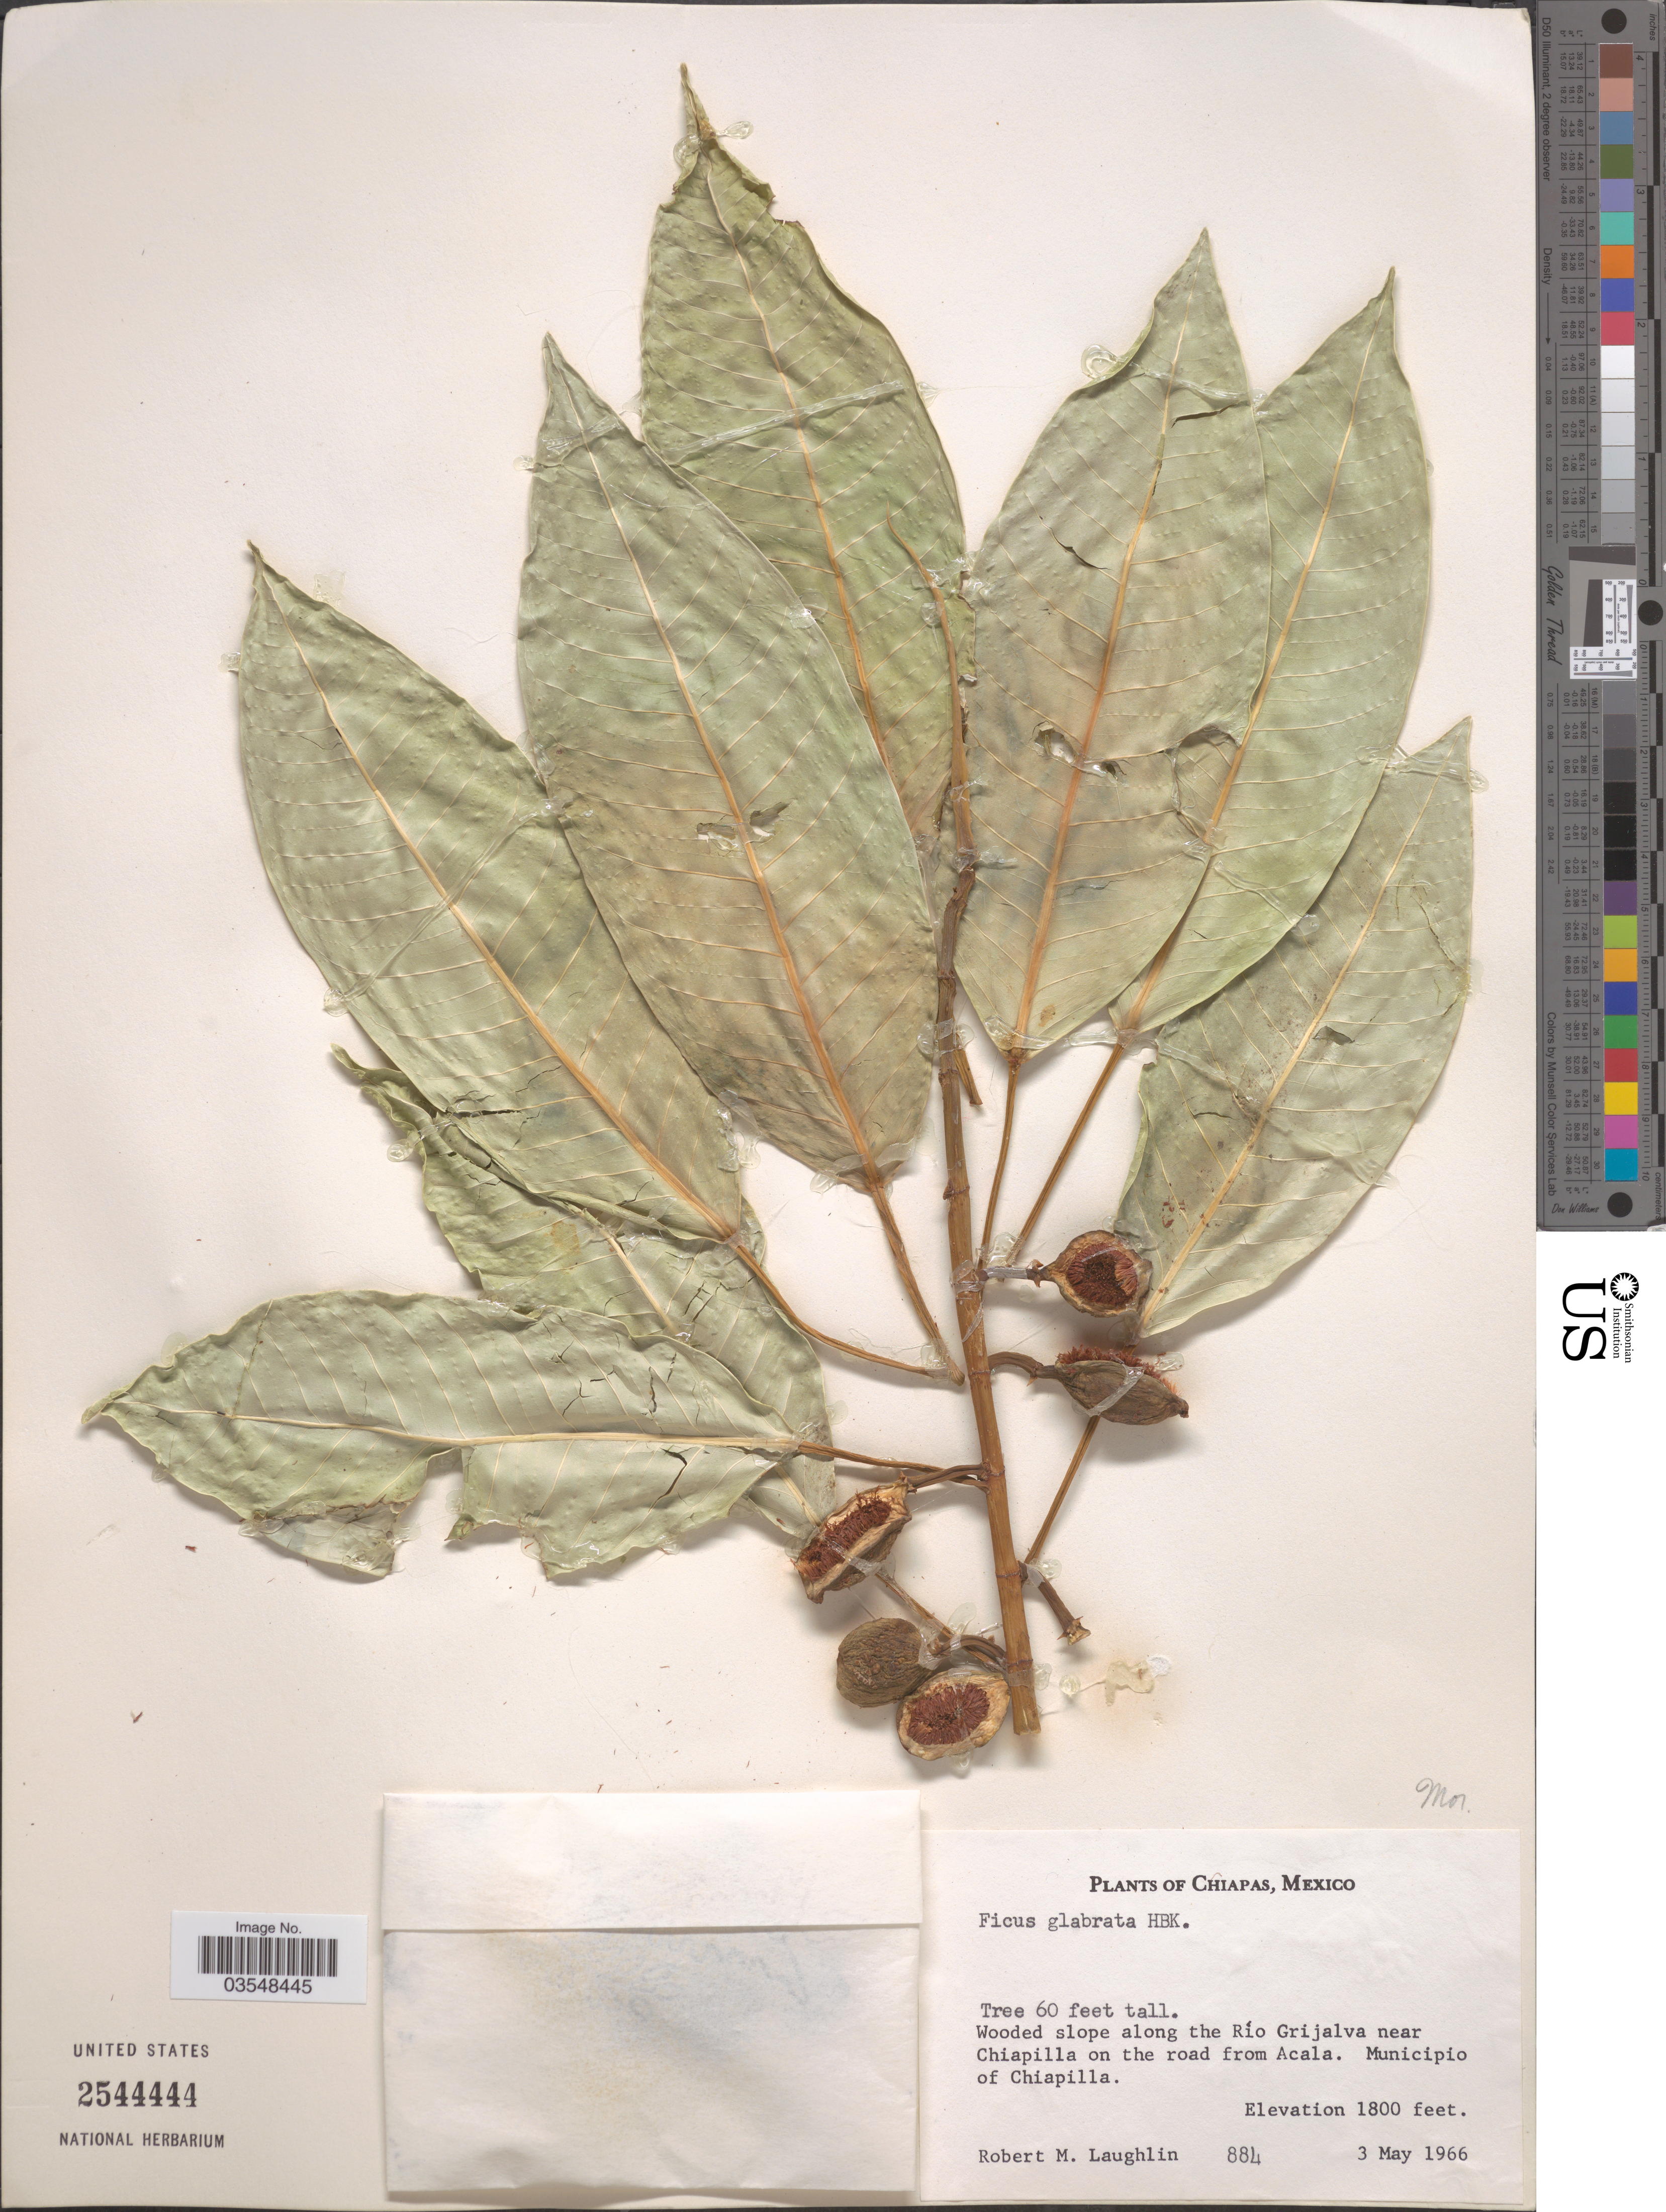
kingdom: Plantae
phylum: Tracheophyta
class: Magnoliopsida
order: Rosales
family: Moraceae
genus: Ficus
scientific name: Ficus glabrata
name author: Kunth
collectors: R. M. Laughlin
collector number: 884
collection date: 1966-05-03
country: Mexico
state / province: Chiapas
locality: Wooded slope along the Río Grijalva near Chiapilla on the road from Acala. Municipio of Chiapilla.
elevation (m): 549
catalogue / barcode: US 2544444